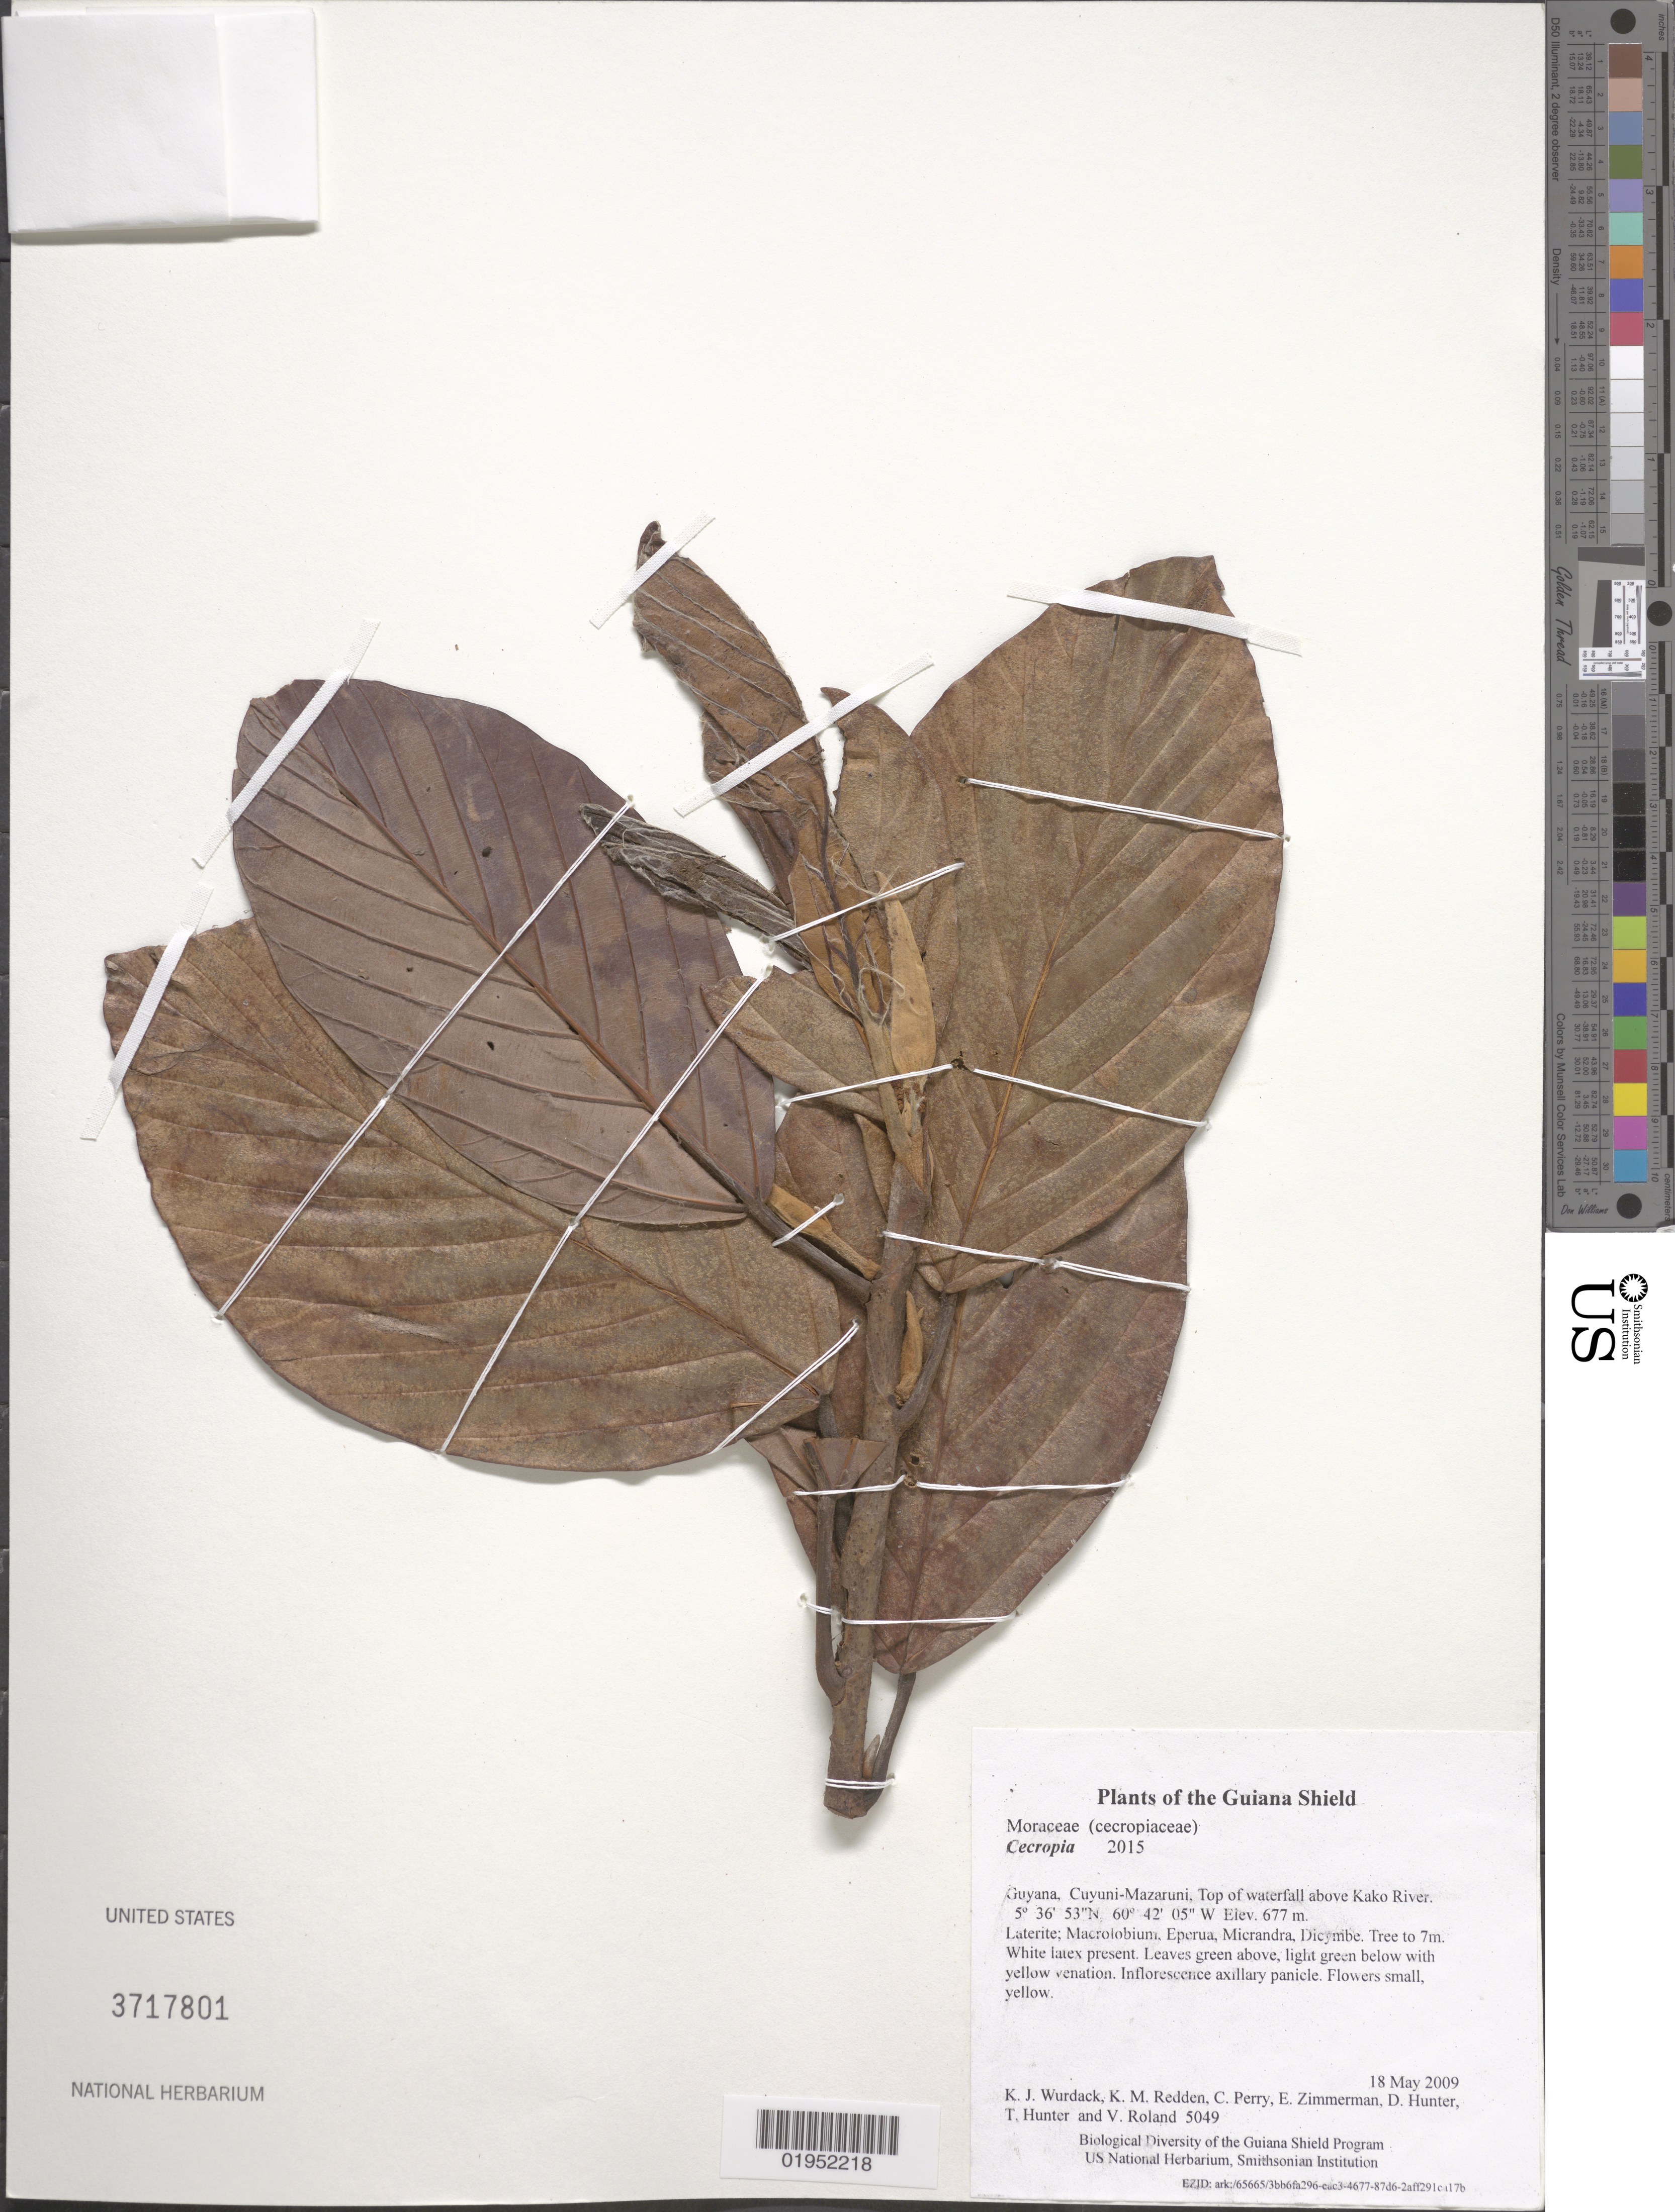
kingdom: Plantae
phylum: Tracheophyta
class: Magnoliopsida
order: Rosales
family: Urticaceae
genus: Pourouma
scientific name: Pourouma sp.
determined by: Kelloff, Carol L., (US), Smithsonian Institution - National Museum of Natural History (UNITED STATES)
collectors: K. Wurdack, K. M. Redden, C. Perry, E. Zimmerman, D. Hunter, T. Hunter & V. Roland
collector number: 5049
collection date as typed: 18 May 2009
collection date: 2009-05-18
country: Guyana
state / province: Cuyuni-Mazaruni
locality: Top of waterfall above Kako River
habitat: Laterite; Macrolobium, Eperua, Micrandra, Dicymbe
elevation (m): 677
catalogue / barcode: US 3717801